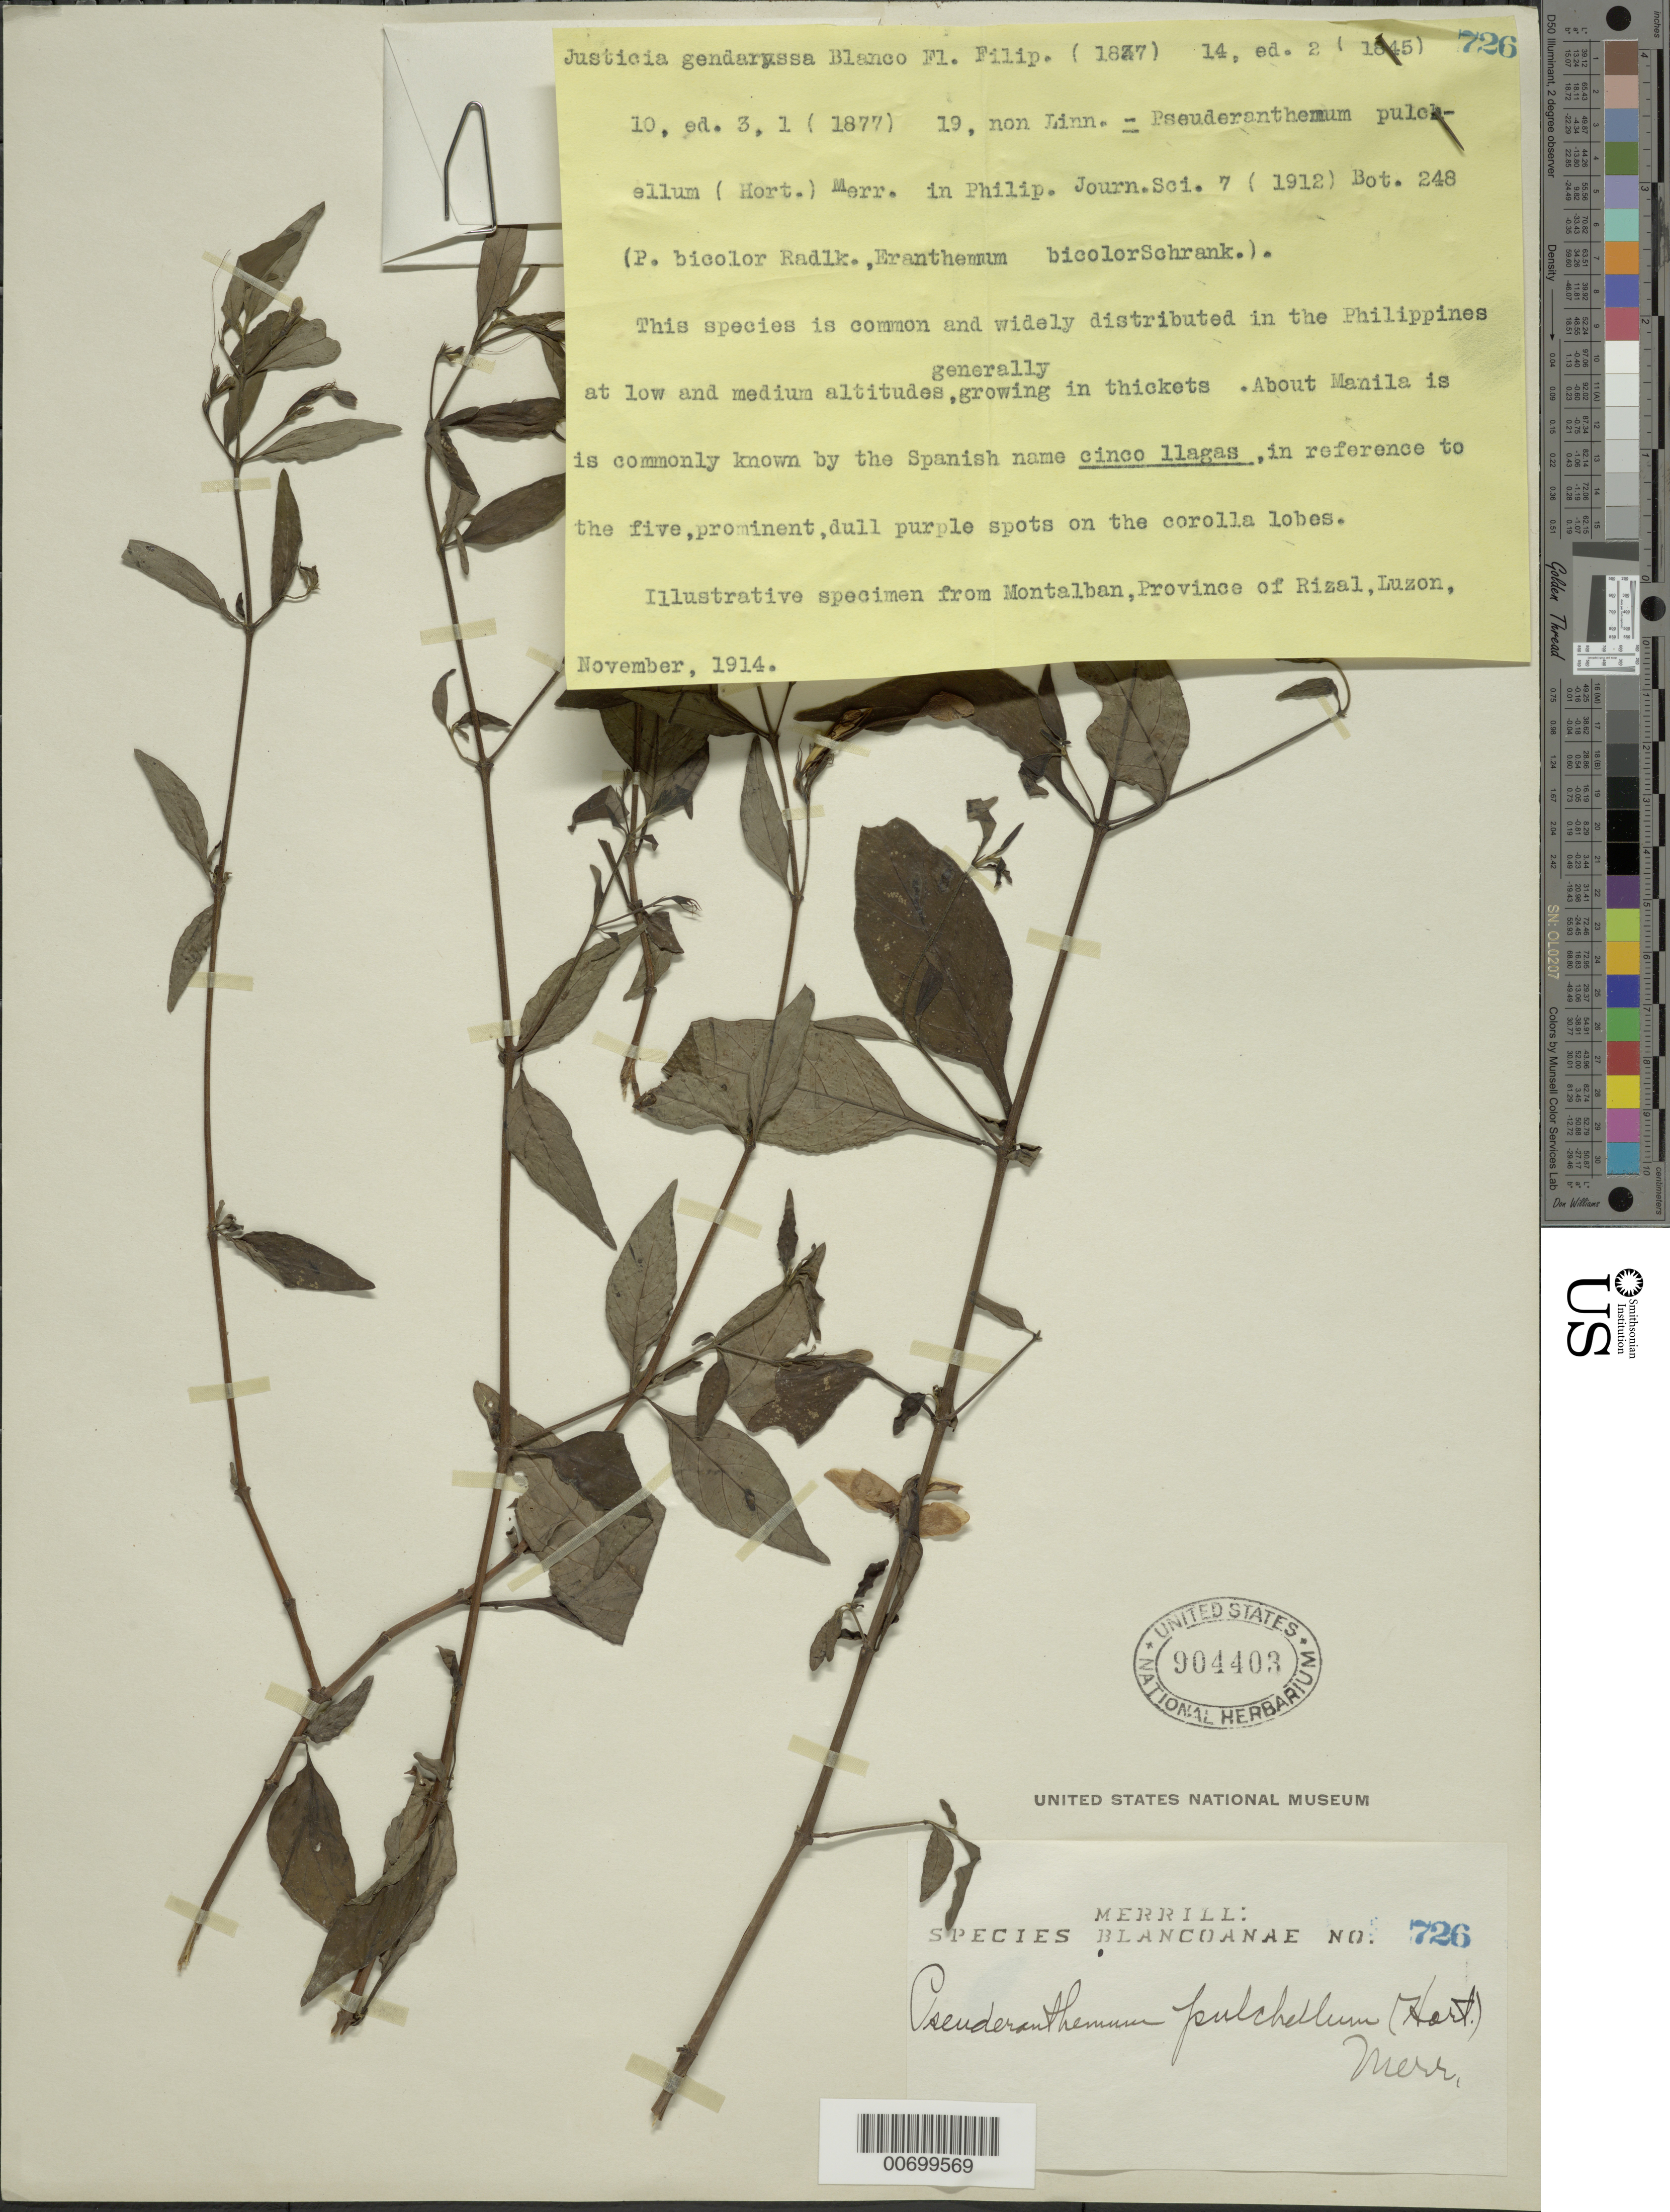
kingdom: Plantae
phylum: Tracheophyta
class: Magnoliopsida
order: Lamiales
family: Acanthaceae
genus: Pseuderanthemum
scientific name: Pseuderanthemum pulchellum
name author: (Andrews) Merr.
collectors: E. D. Merrill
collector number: Sp. Blancoan. 0726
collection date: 1914-11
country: Philippines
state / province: Calabarzon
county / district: Rizal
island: Luzon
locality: Montalban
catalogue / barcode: US 904403